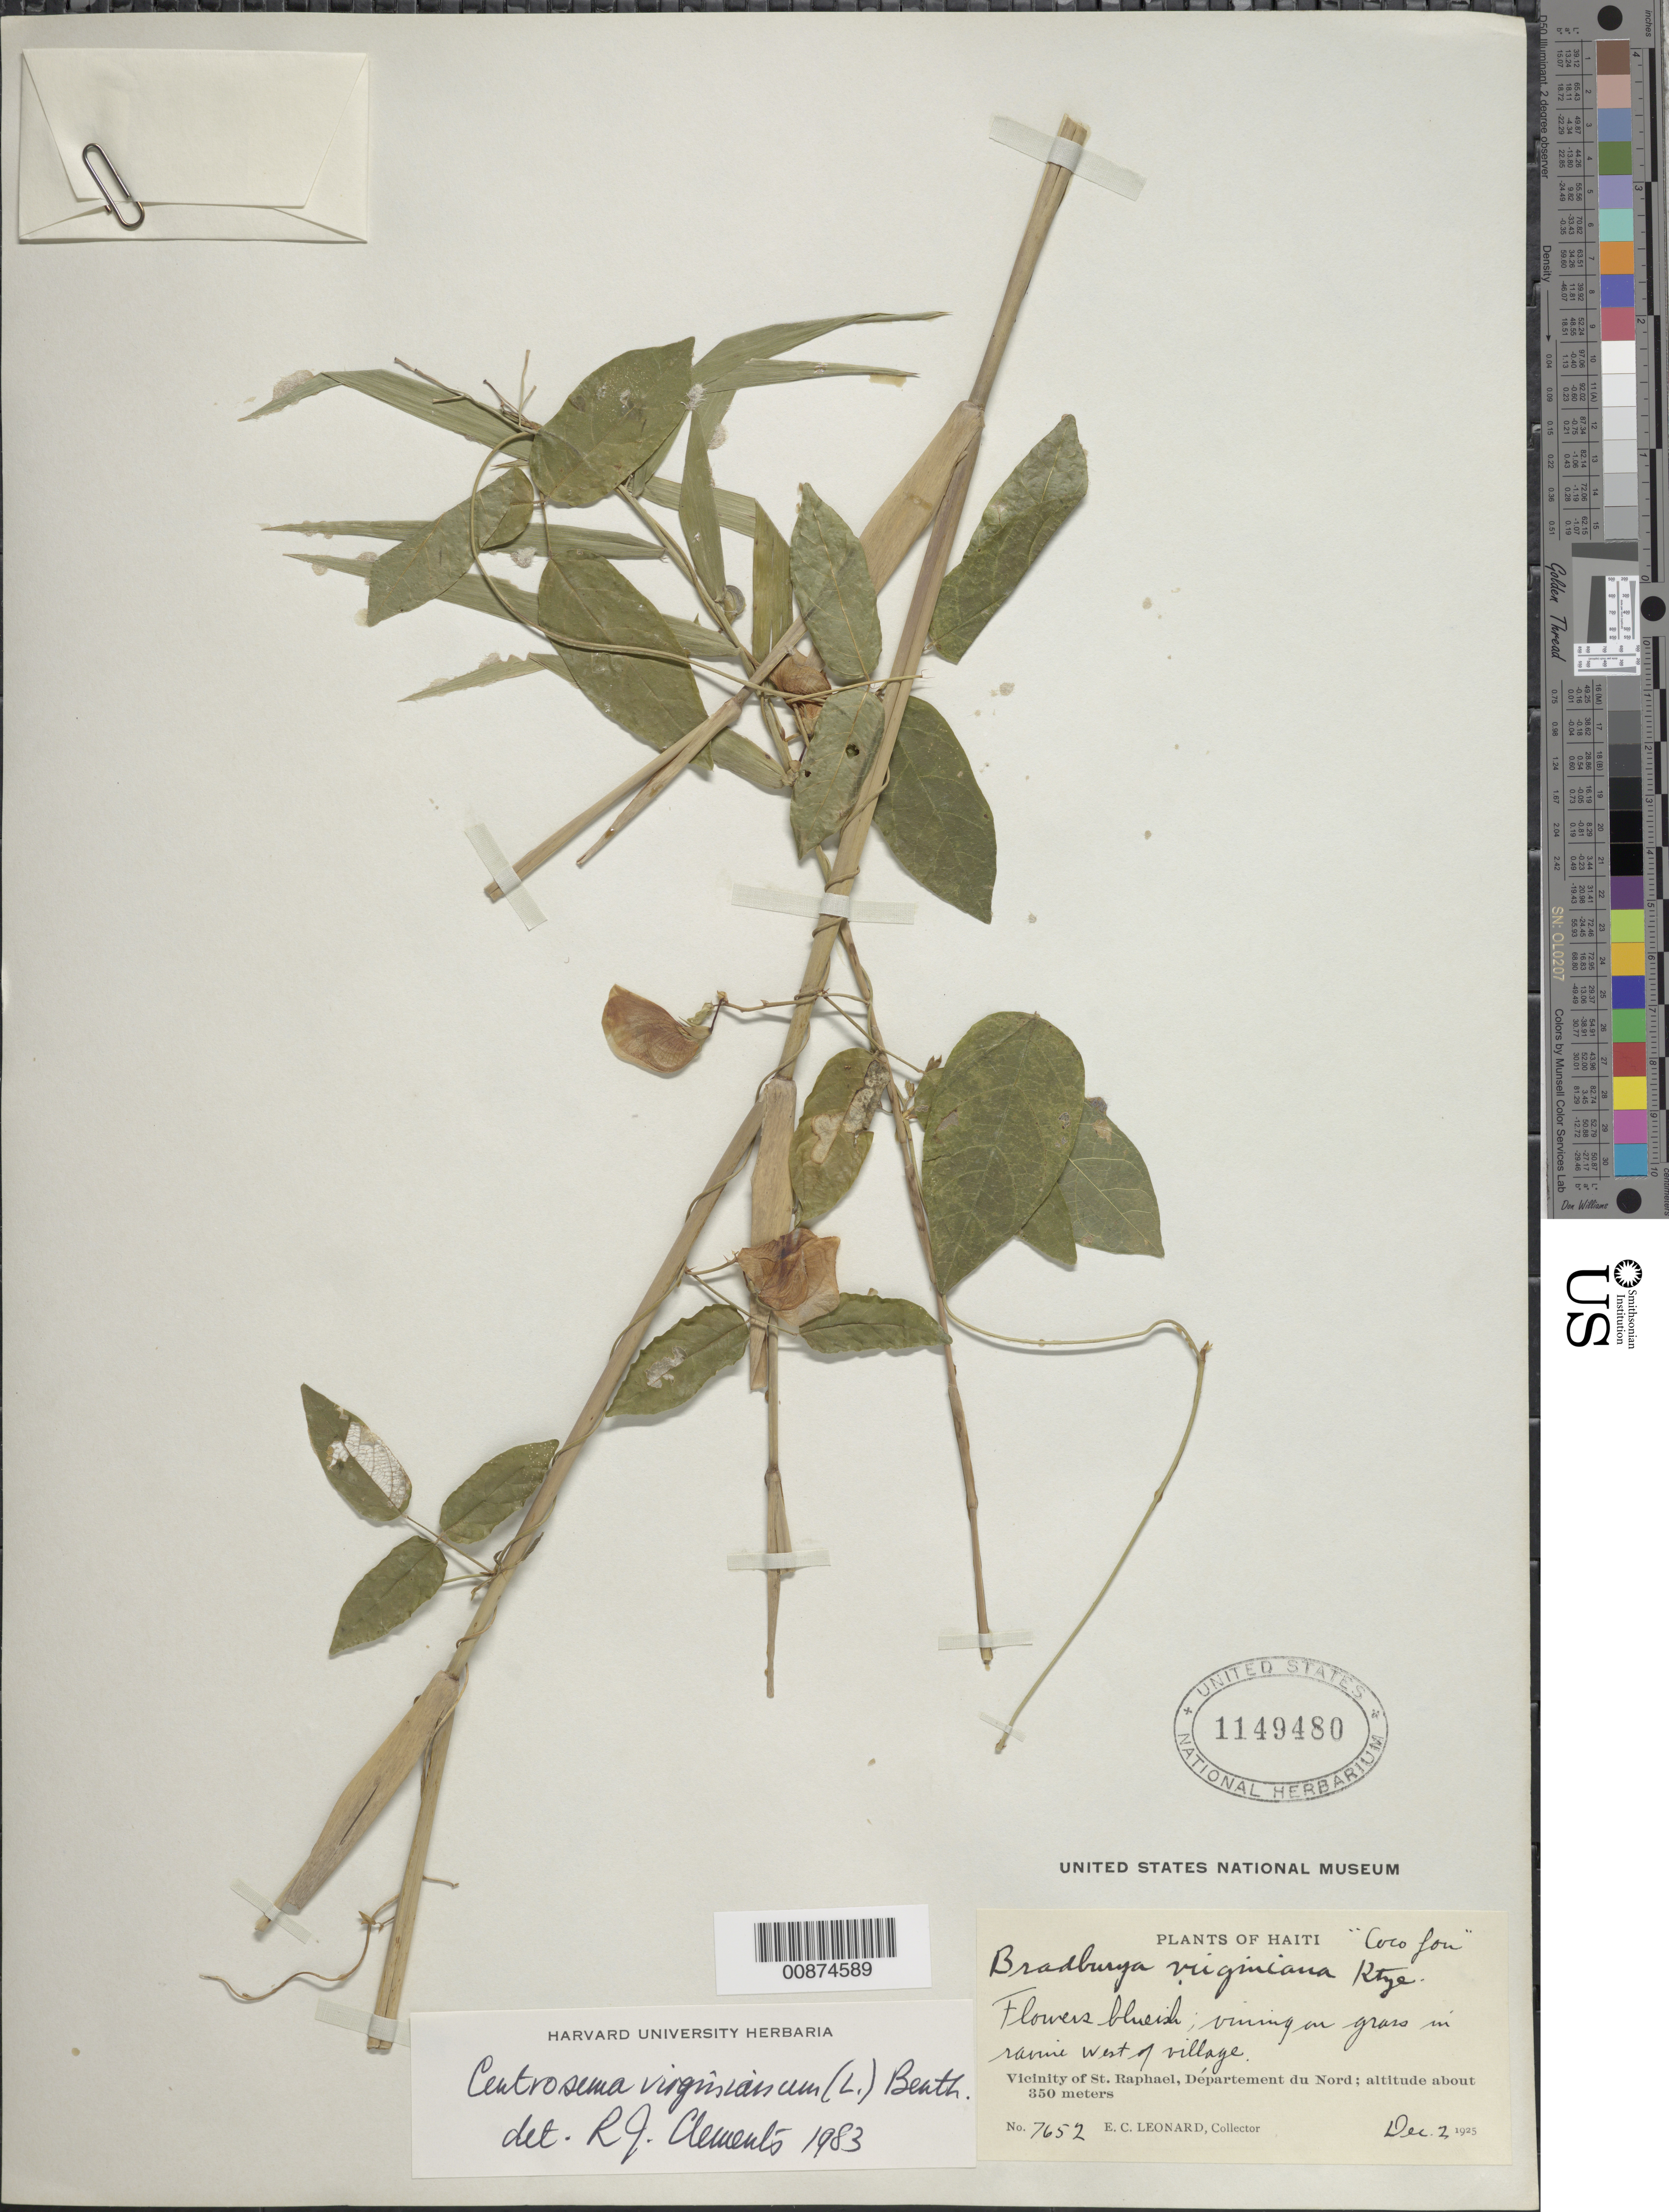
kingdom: Plantae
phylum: Tracheophyta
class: Magnoliopsida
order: Fabales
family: Fabaceae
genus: Centrosema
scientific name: Centrosema virginianum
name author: (L.) Benth.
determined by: Clements, R. J.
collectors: E. C. Leonard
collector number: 7652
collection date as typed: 02 Dec 1925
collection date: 1925-12-02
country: Haiti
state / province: Nord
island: Hispaniola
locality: Vicinity of St. Raphael. In ravine west of village.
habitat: Vining on grass in ravine.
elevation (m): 350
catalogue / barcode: US 1149480